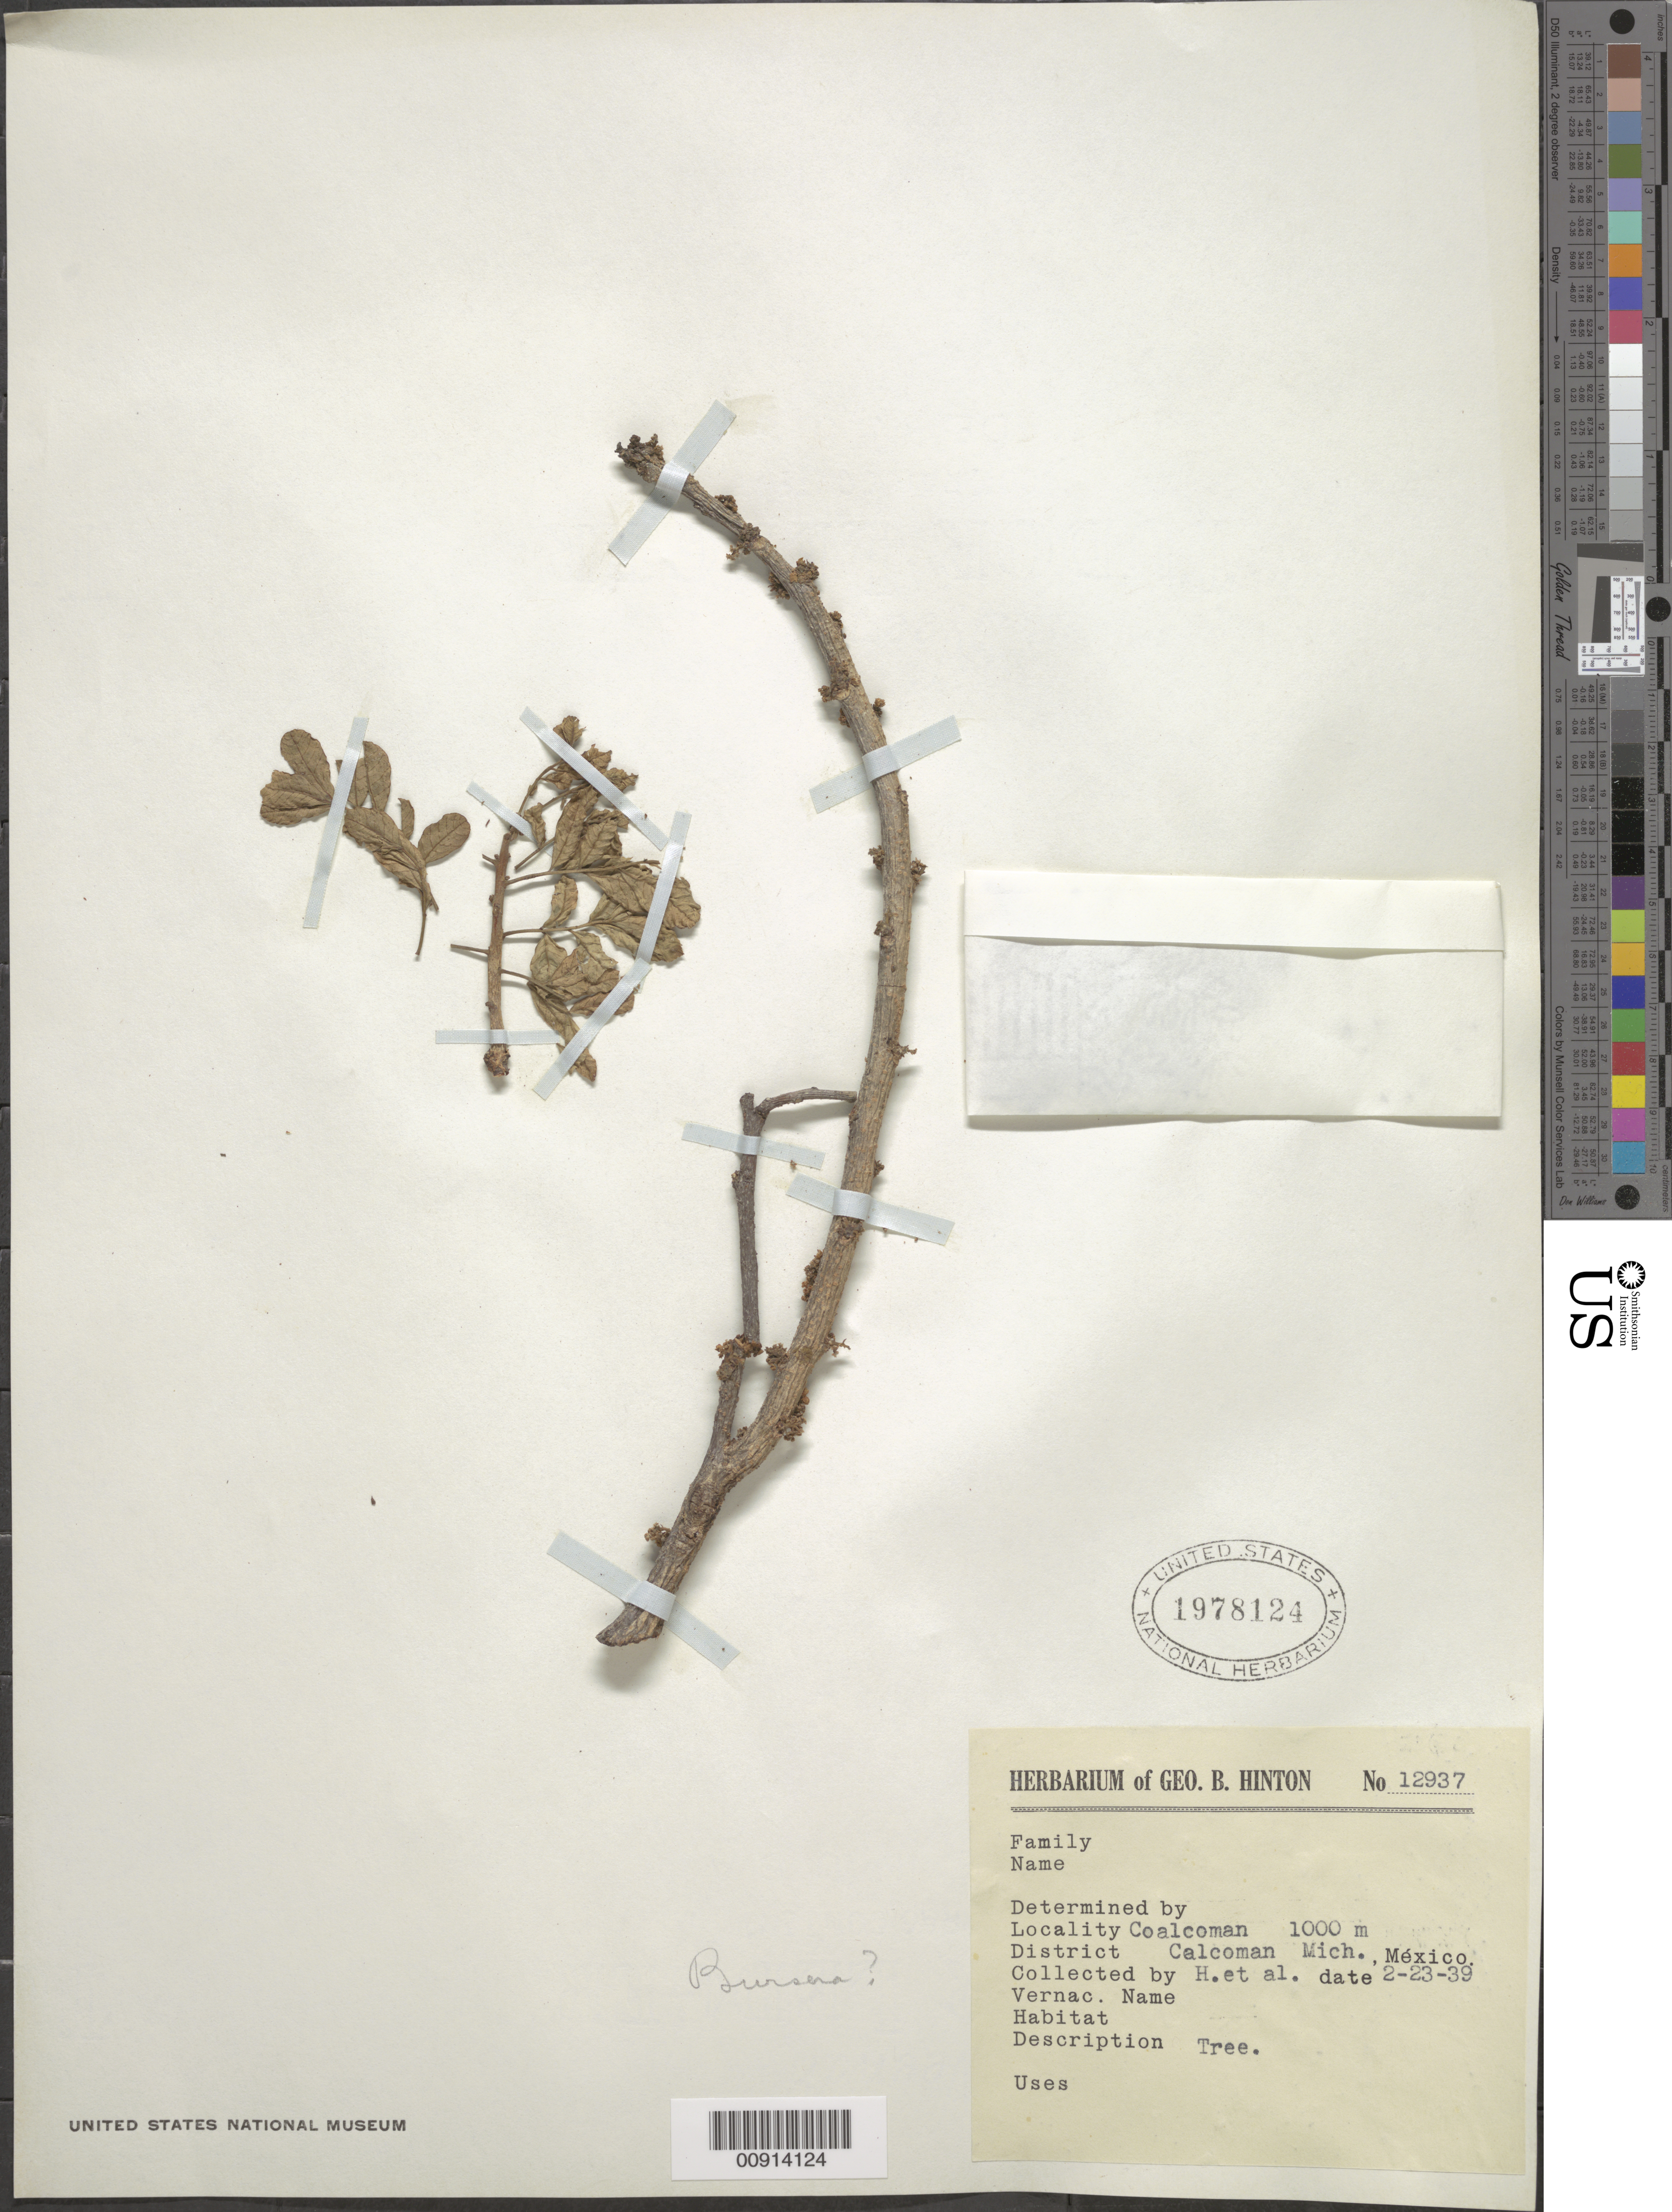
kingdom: Plantae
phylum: Tracheophyta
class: Magnoliopsida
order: Sapindales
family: Burseraceae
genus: Bursera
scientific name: Bursera sp.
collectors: G. B. Hinton & et al.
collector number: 12937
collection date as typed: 23 Feb 1939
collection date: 1939-02-23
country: Mexico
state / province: Michoacán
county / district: Coalcomán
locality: Coalcomán, District Coalcomán, Michoacán.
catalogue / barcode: US 1978124